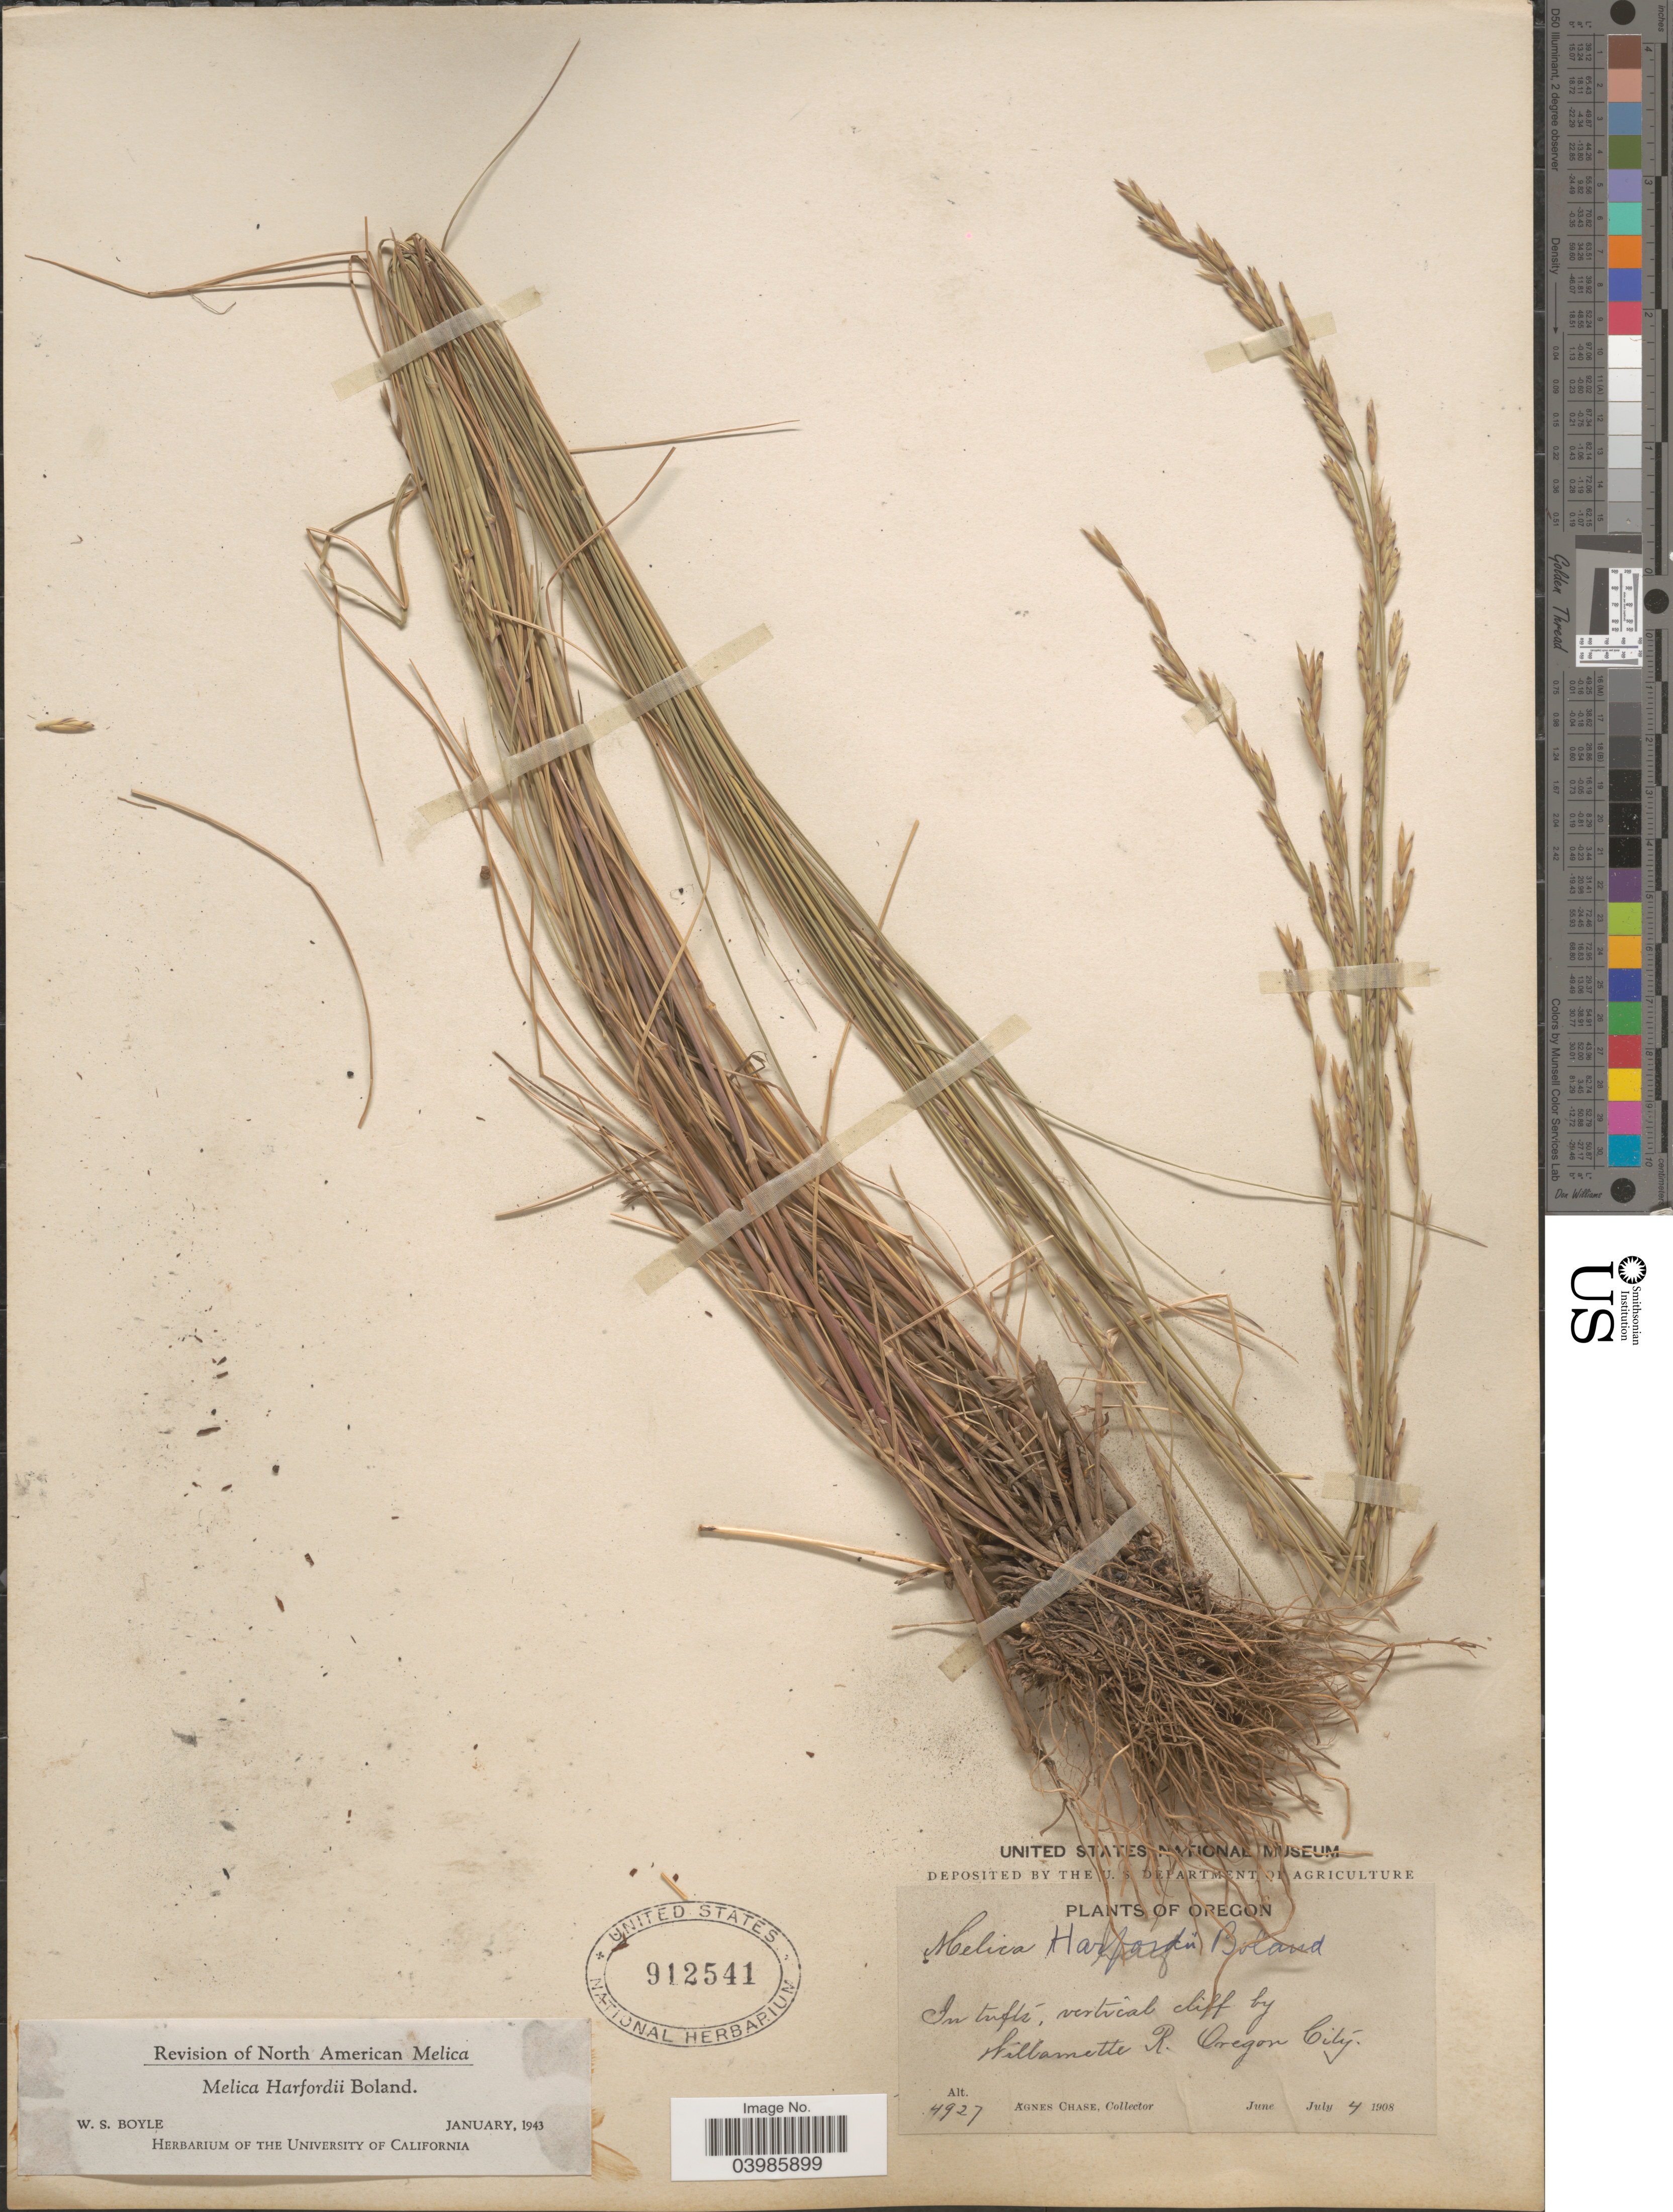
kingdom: Plantae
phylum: Tracheophyta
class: Liliopsida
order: Poales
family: Poaceae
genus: Melica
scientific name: Melica harfordii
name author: Bol.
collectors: A. Chase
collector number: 4927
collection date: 1908-07-04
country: United States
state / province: Oregon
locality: In tufts, vertical cliff by Willamette R. Oregon City.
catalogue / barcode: US 912541